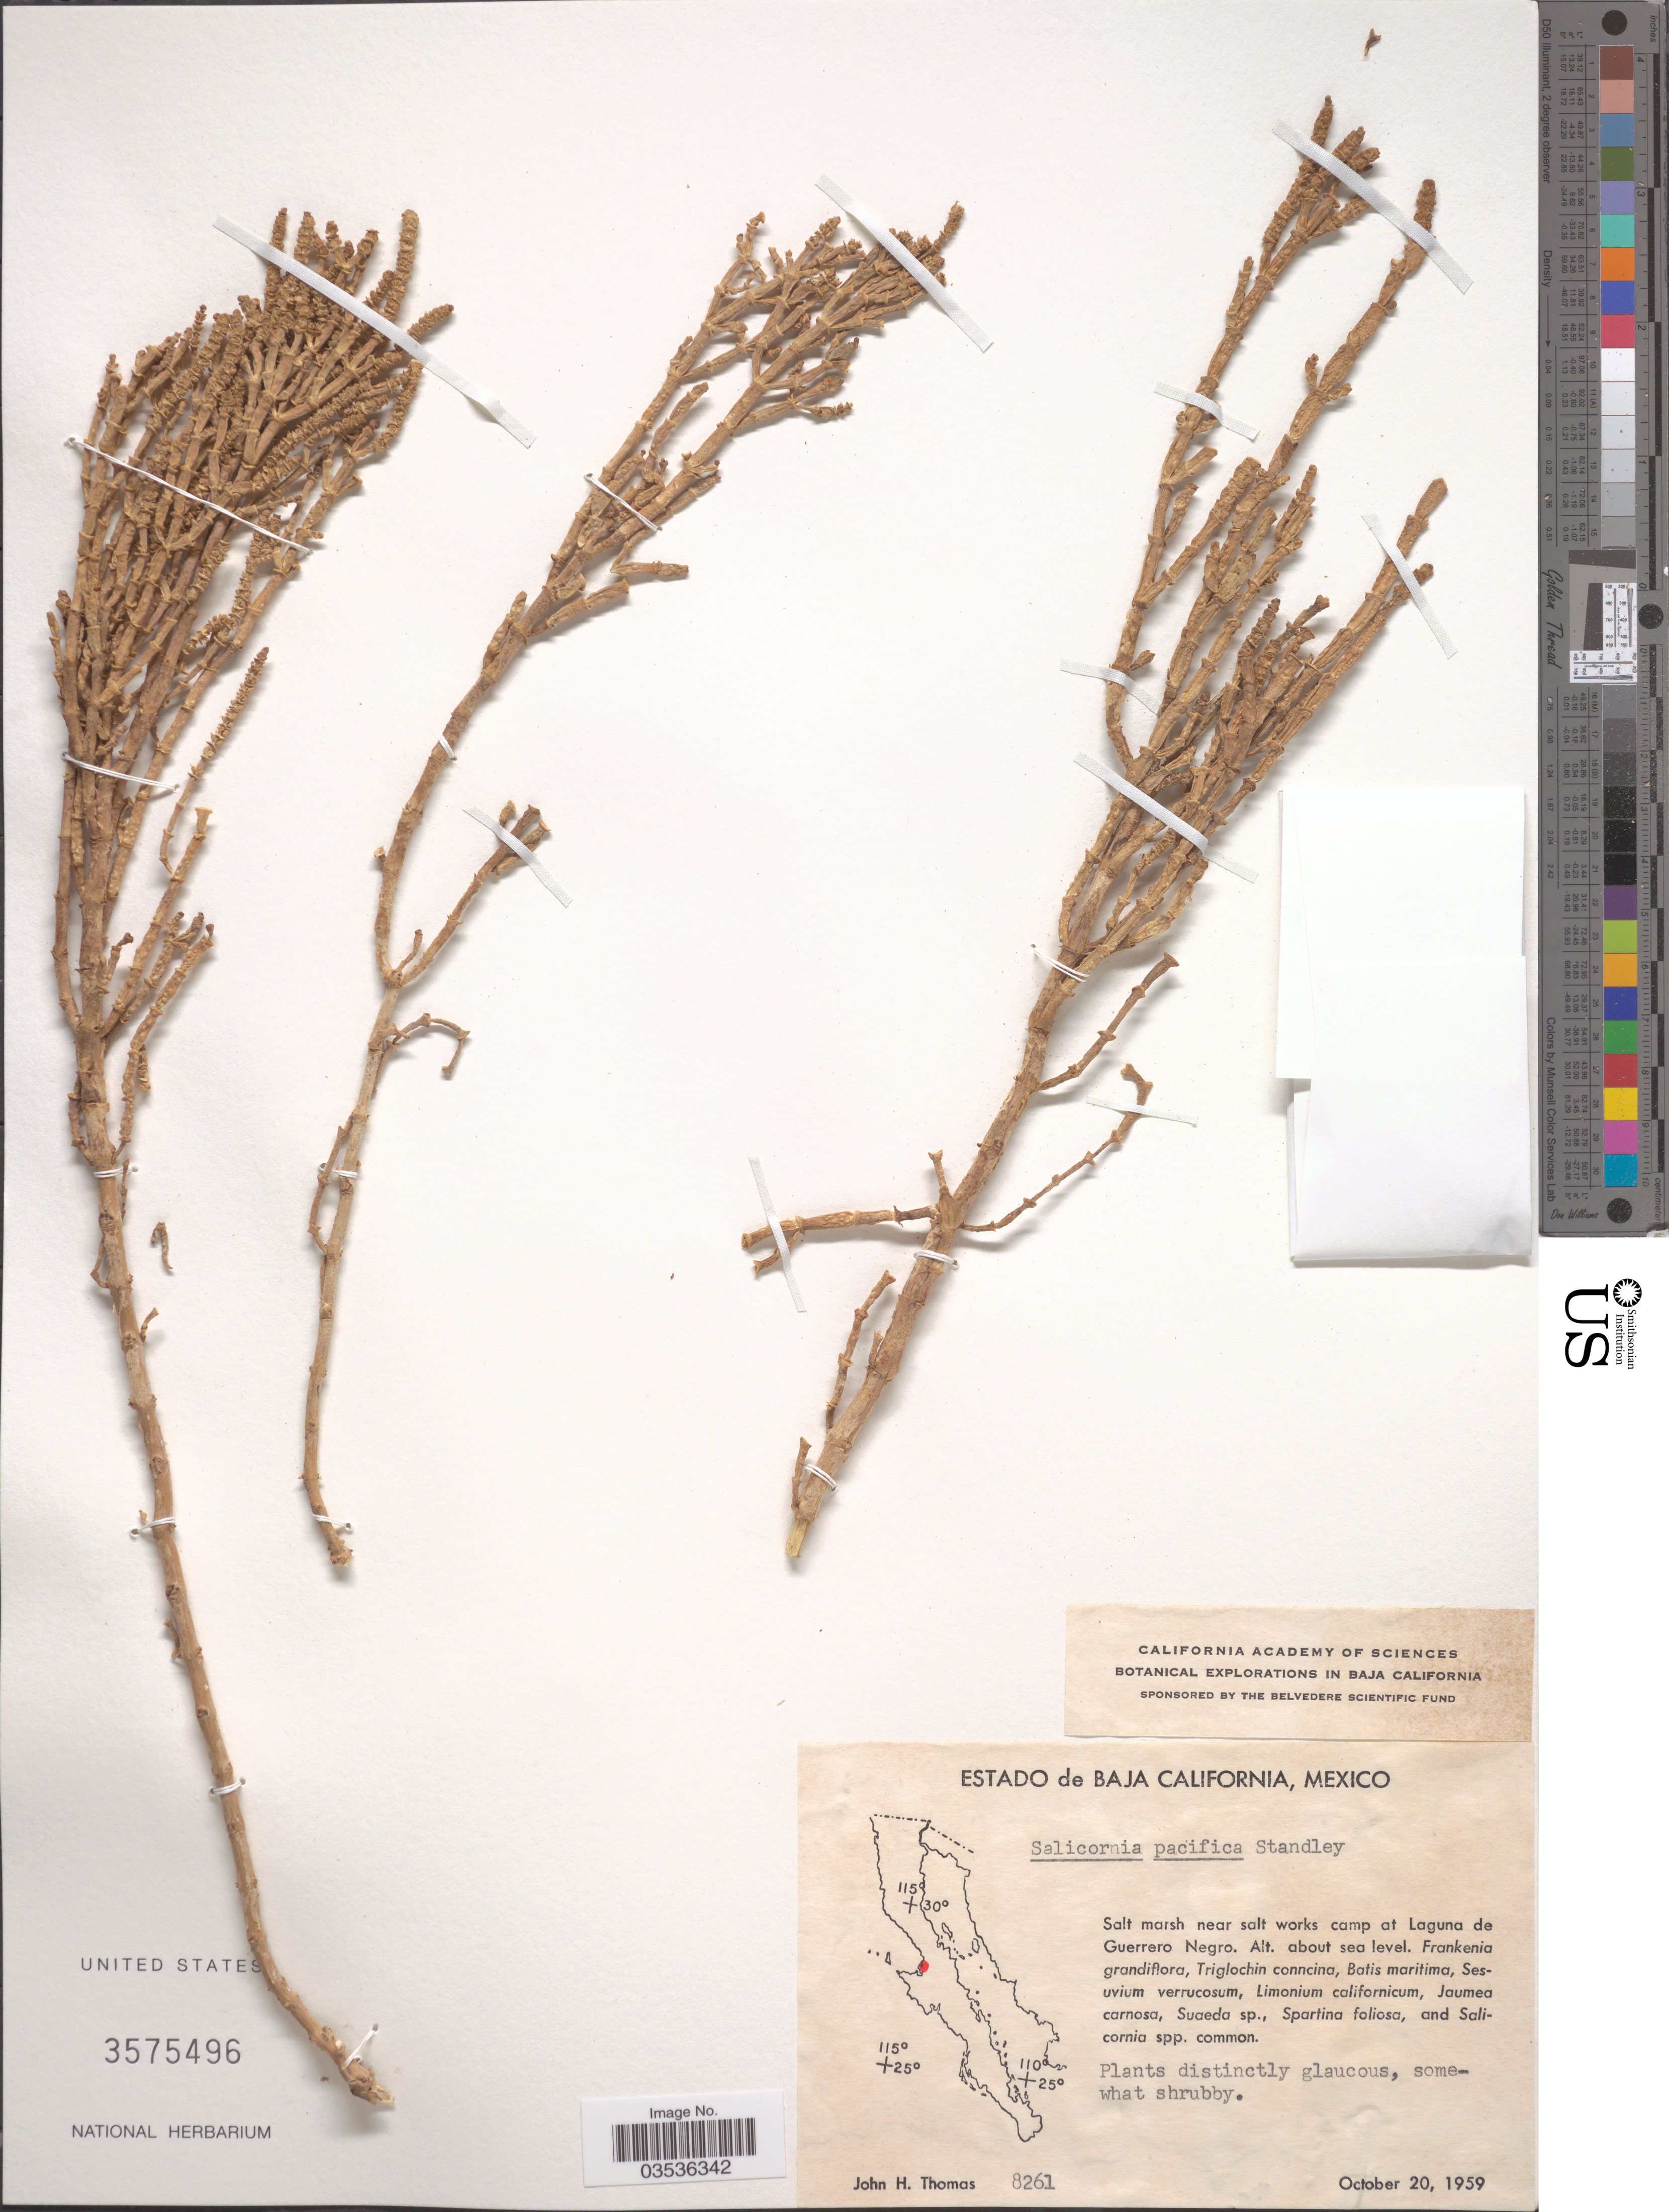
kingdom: Plantae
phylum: Tracheophyta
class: Magnoliopsida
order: Caryophyllales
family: Amaranthaceae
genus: Salicornia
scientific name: Salicornia pacifica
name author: Standl.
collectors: J. H. Thomas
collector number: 8261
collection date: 1959-10-20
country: Mexico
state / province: Baja California Sur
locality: At Laguna de Guerrero Negro.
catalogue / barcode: US 3575496